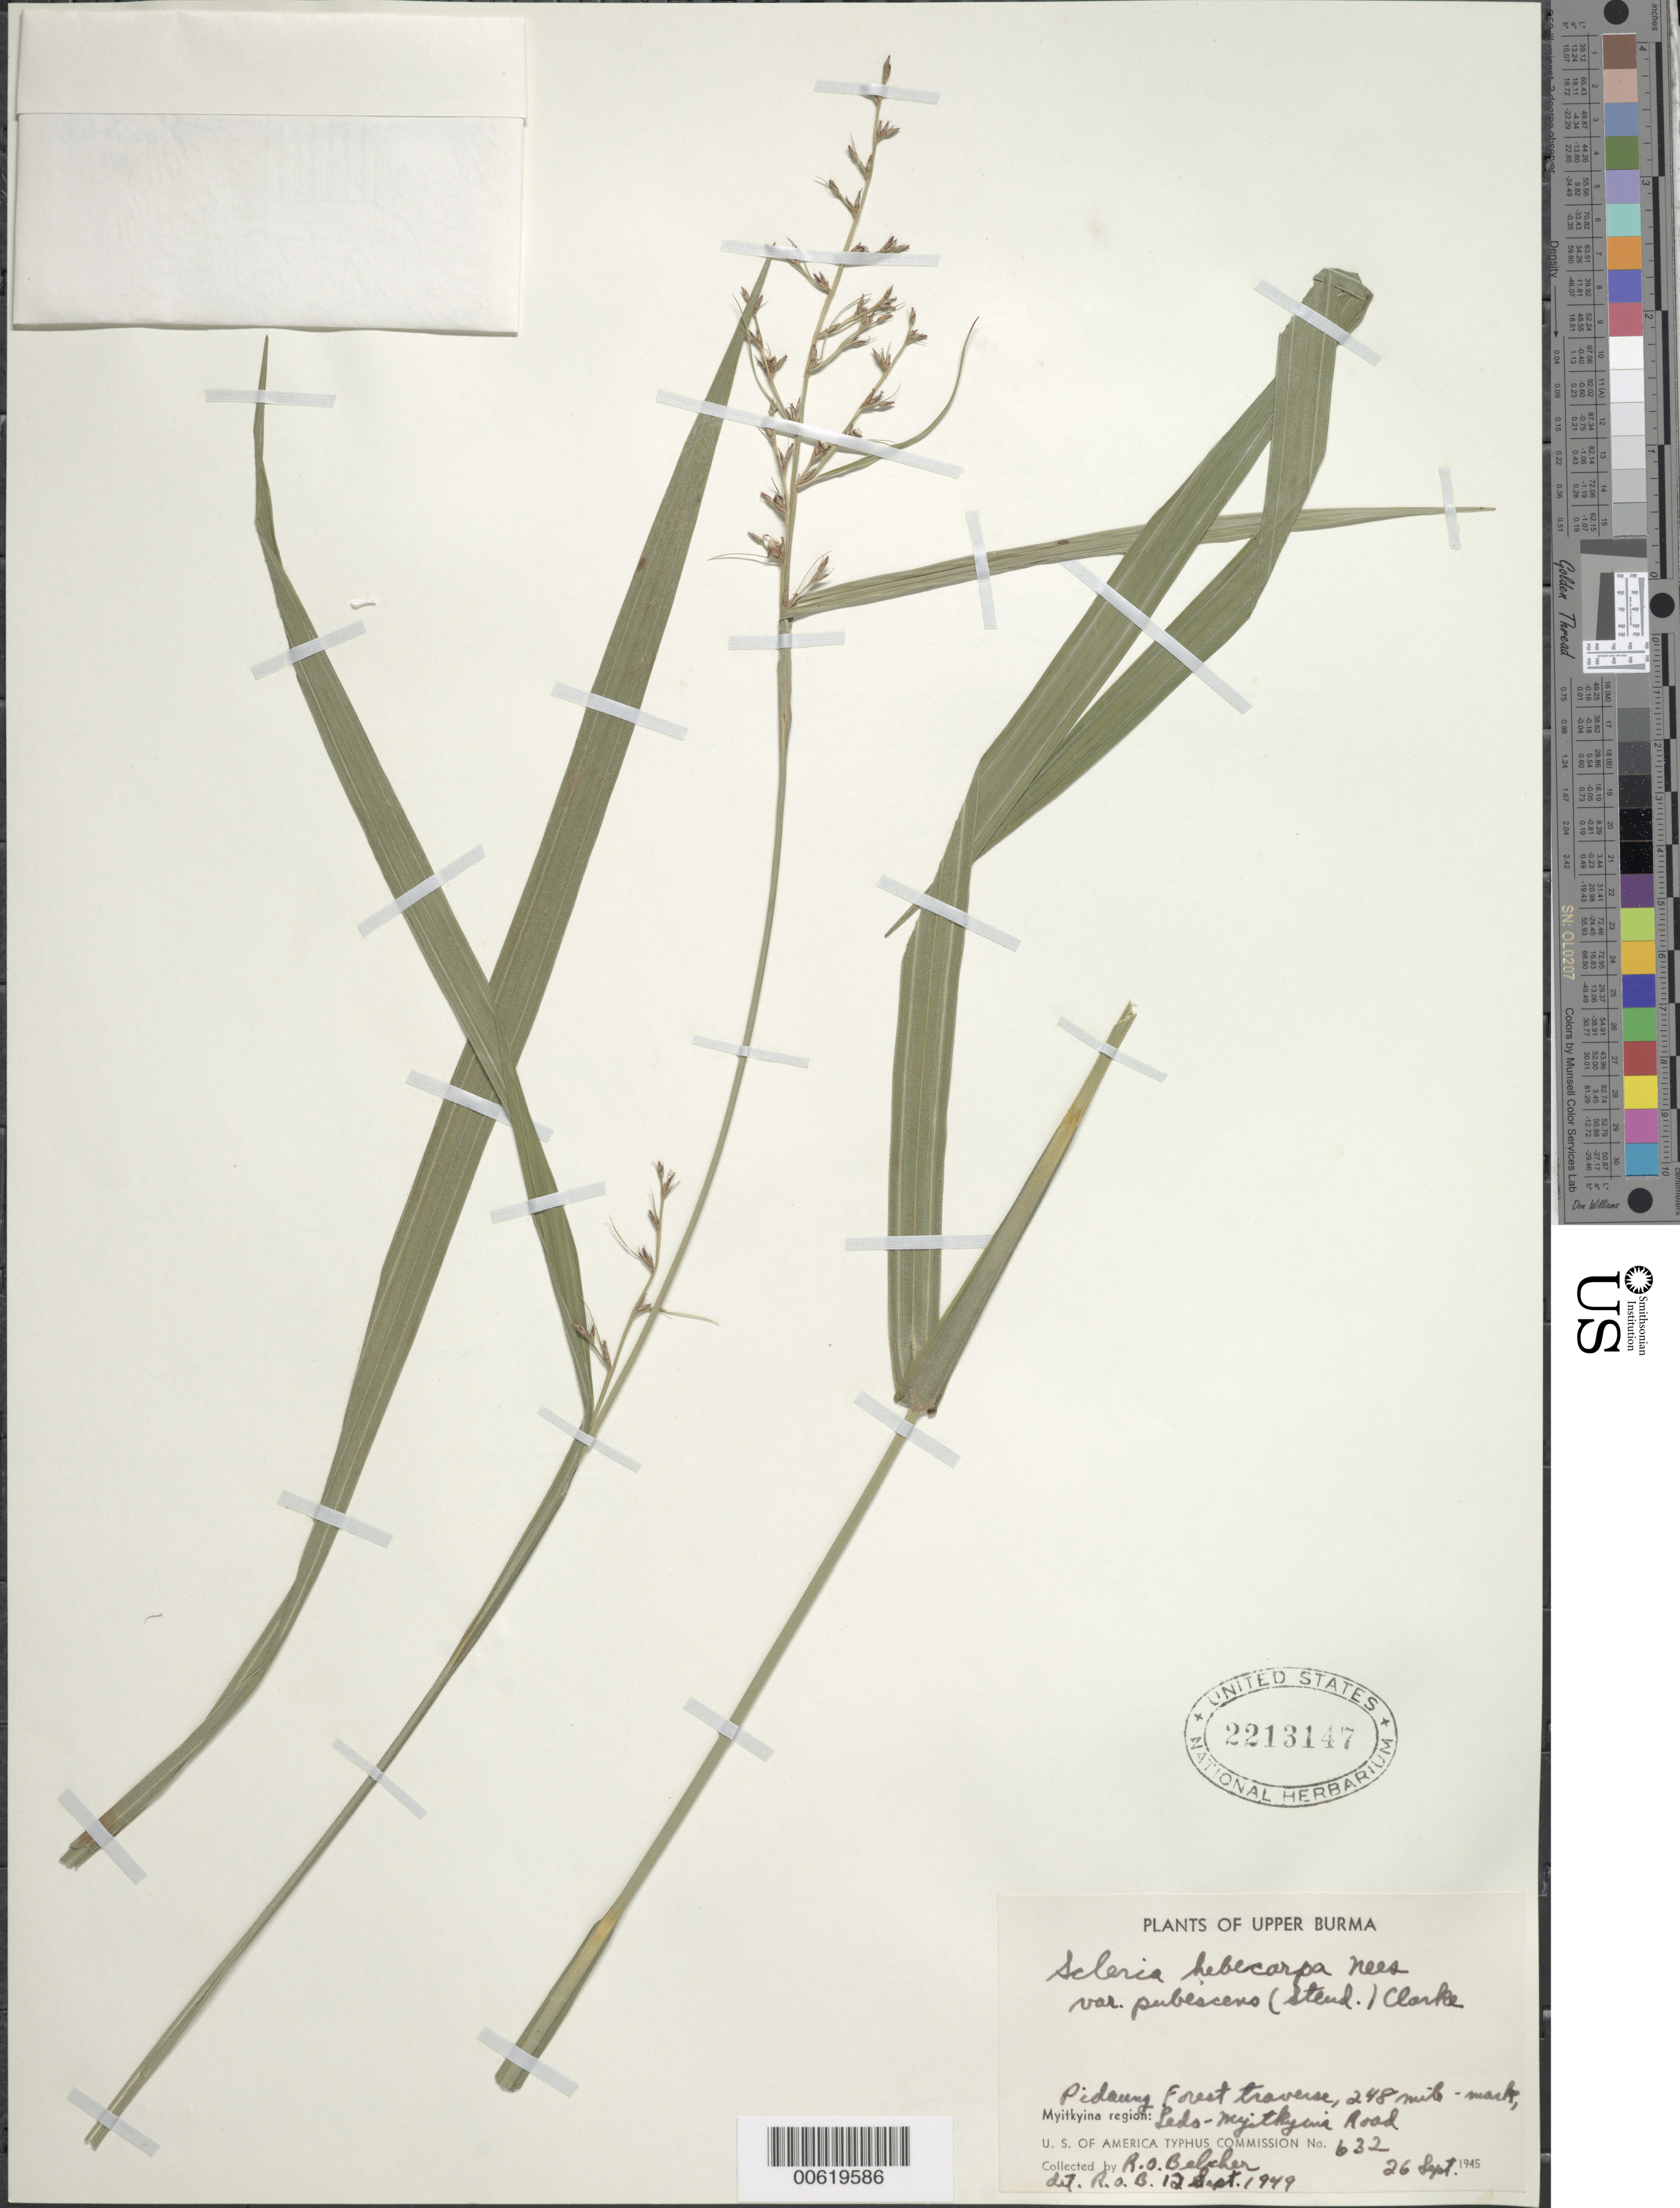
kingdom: Plantae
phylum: Tracheophyta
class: Liliopsida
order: Poales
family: Cyperaceae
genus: Scleria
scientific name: Scleria sp.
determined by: Strong, Mark T., (BOT), Smithsonian Institution - National Museum of Natural History (UNITED STATES)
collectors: R. Belcher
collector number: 632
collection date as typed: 26 Sep 1945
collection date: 1945-09-26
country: Myanmar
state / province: Kachin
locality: Myitkyina region: Pidaung forest traverse, 248 miles mark, leds-myitkyina road.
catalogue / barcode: US 2213147